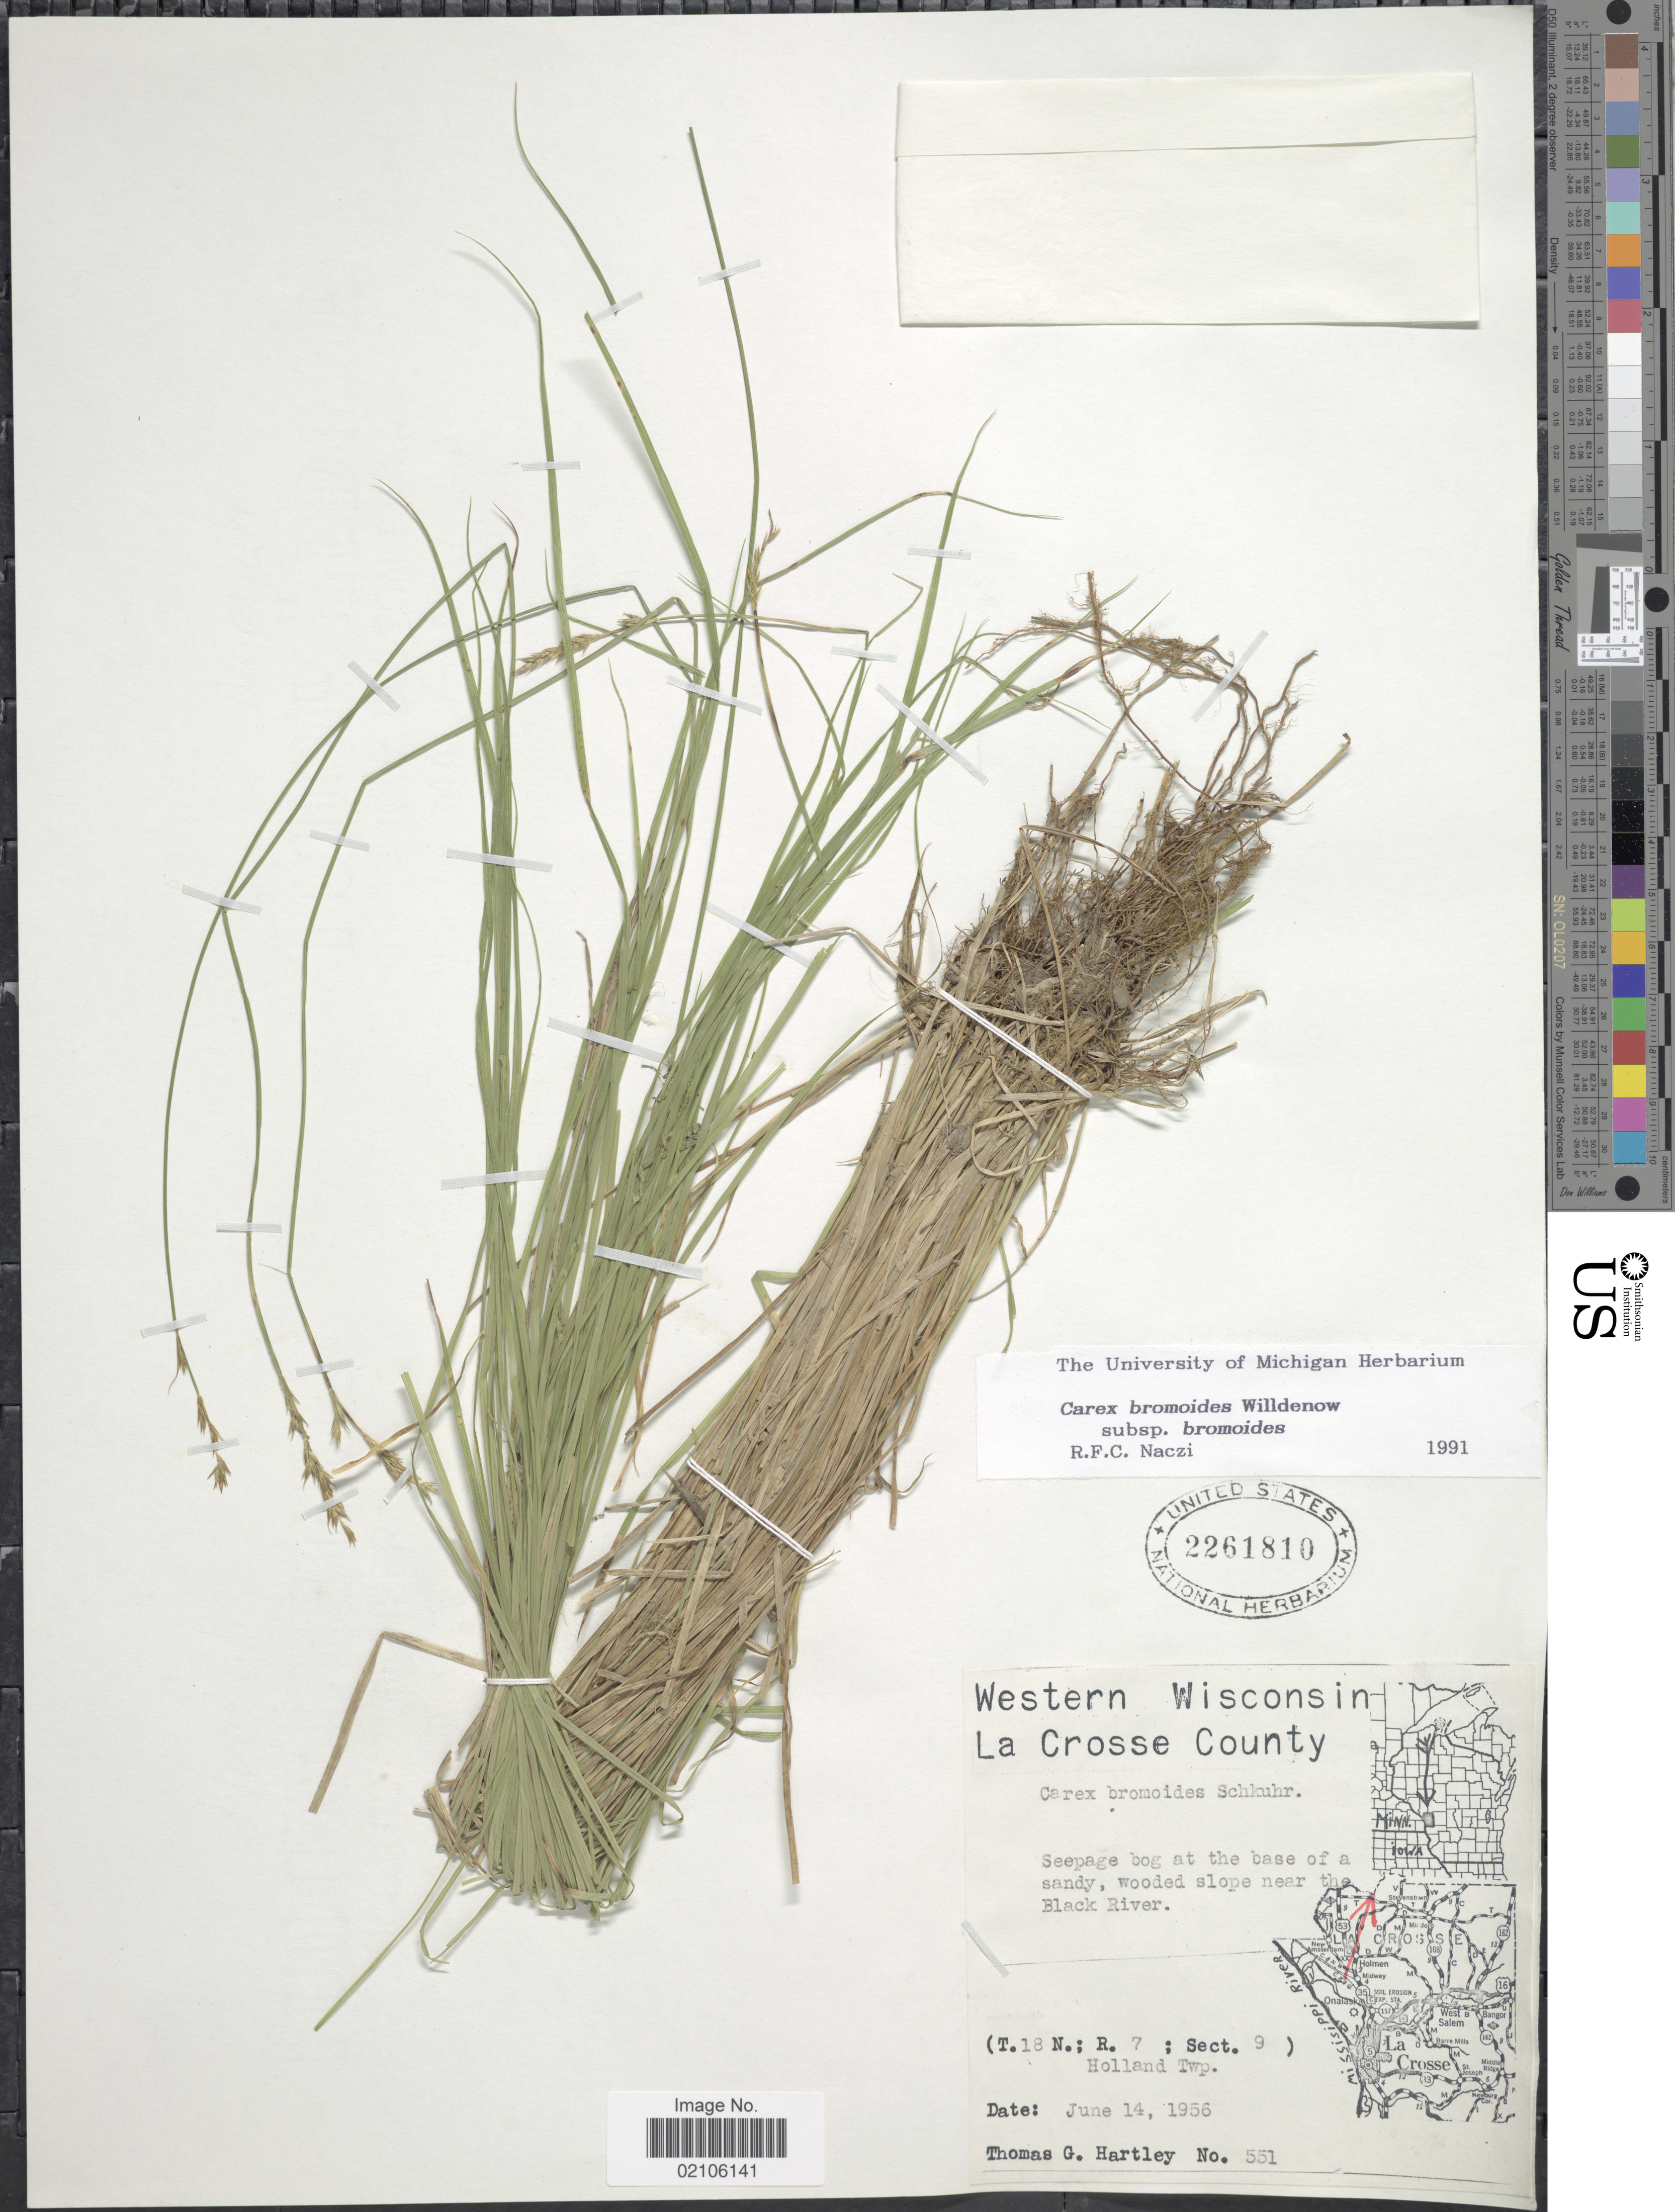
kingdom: Plantae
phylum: Tracheophyta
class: Liliopsida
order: Poales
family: Cyperaceae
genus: Carex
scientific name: Carex bromoides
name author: Willd.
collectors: T. G. Hartley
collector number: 551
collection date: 1956-06-14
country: United States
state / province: Wisconsin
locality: Western Wisconsin, La Crosse County, Seepage at the base of a sandy, wooded slope near the Black River (T.18 N.; R. 7; Sect 9) Holland Twp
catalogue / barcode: US 2261810